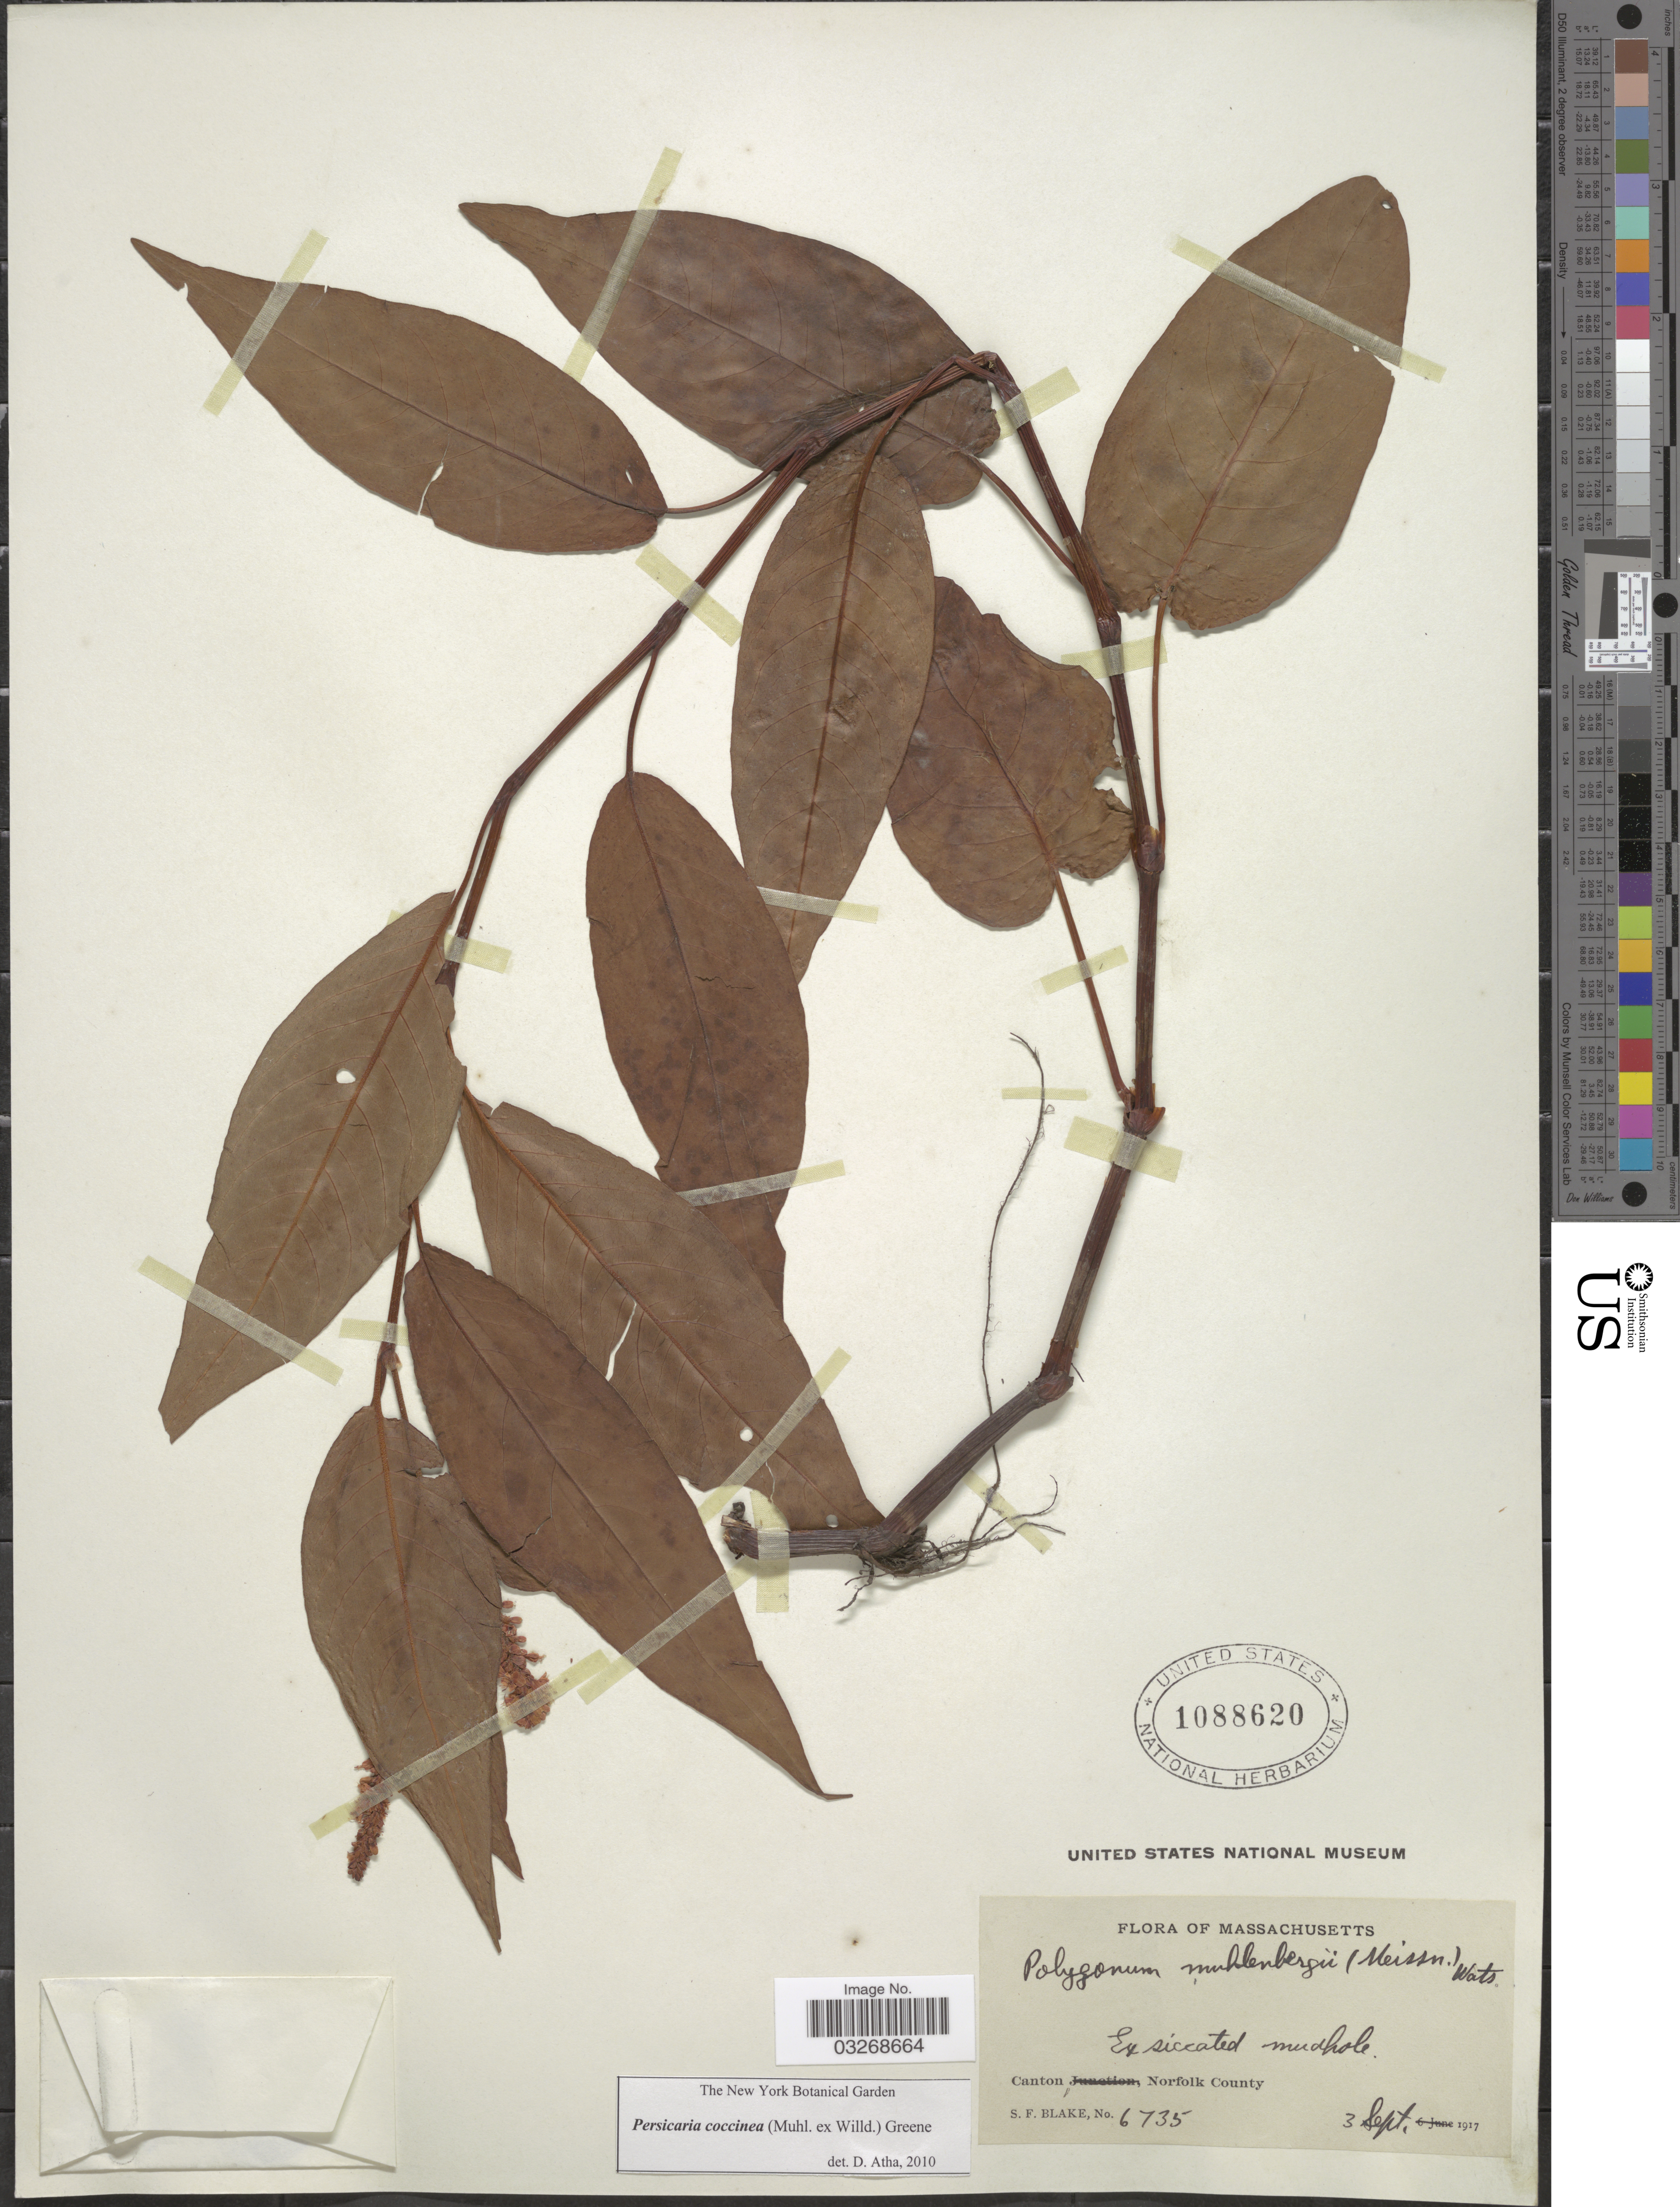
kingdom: Plantae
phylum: Tracheophyta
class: Magnoliopsida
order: Caryophyllales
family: Polygonaceae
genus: Persicaria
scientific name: Persicaria coccinea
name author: (Muhl. ex Willd.) Greene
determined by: Atha, D. E.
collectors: S. Blake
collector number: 6735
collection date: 1917-09-03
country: United States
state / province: Massachusetts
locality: Canton, Norfolk County.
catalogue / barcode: US 1088620